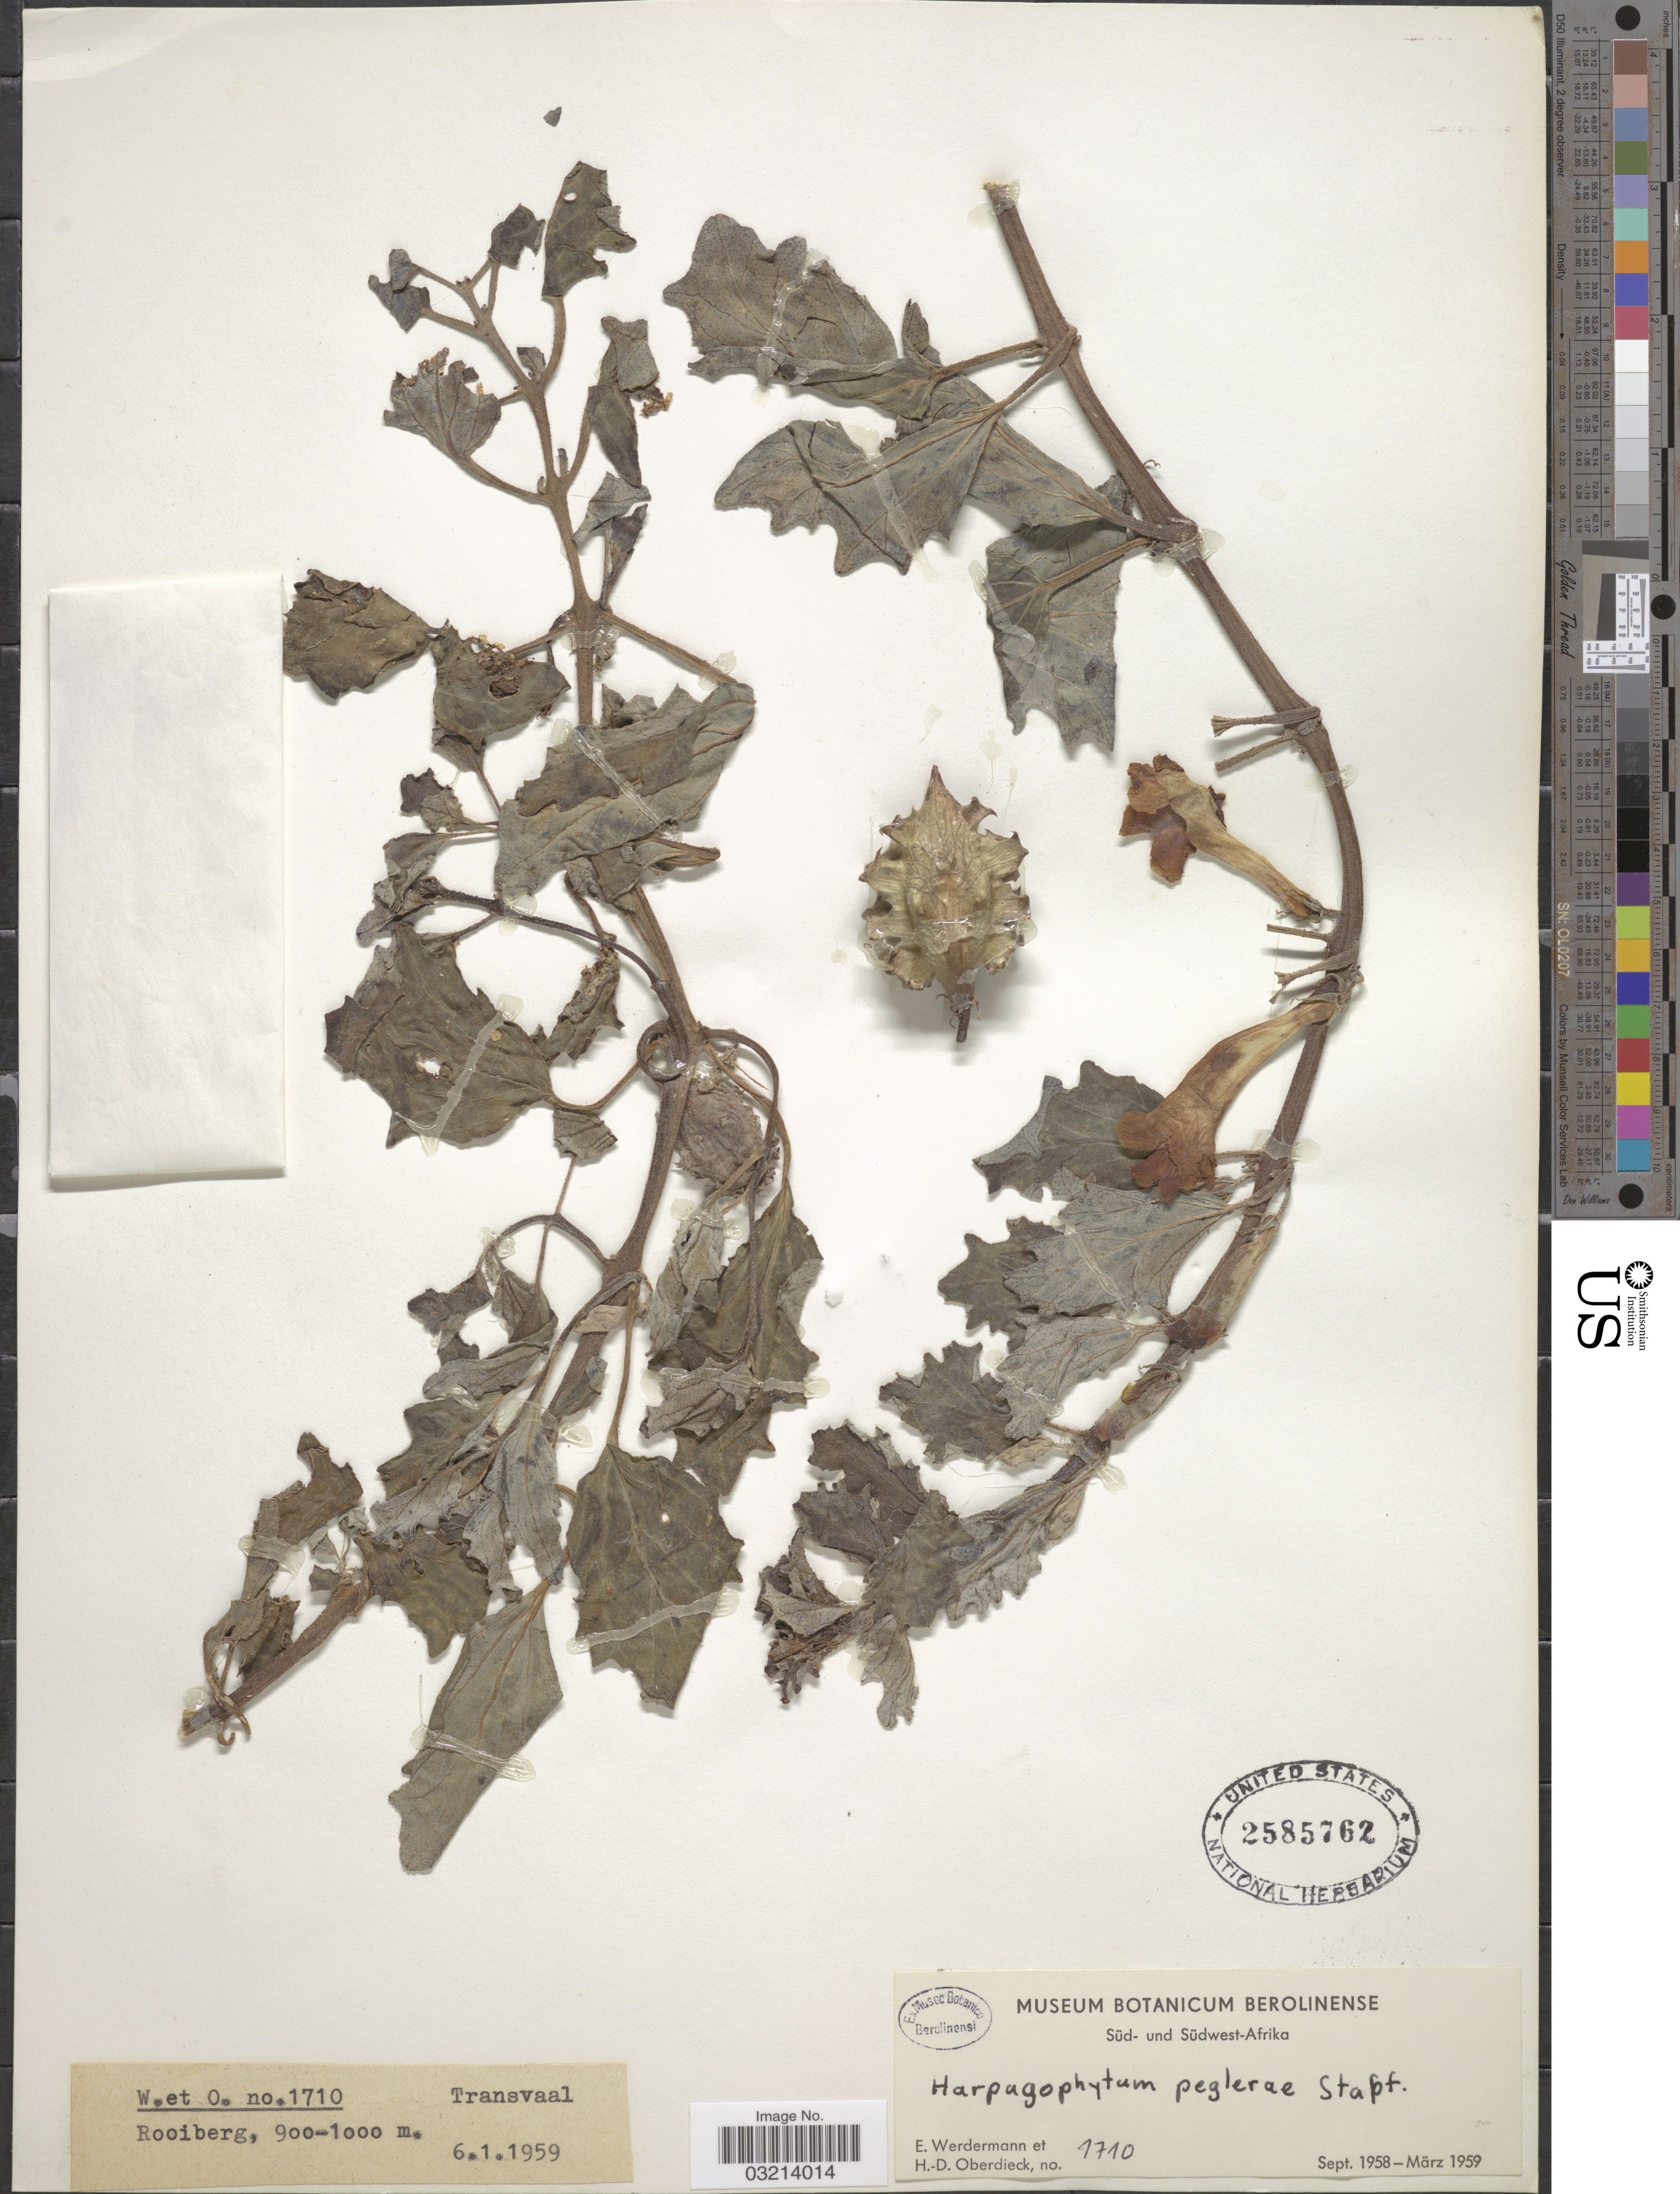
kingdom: Plantae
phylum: Tracheophyta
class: Magnoliopsida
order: Lamiales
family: Pedaliaceae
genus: Harpagophytum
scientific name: Harpagophytum peglerae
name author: Stapf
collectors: E. Werdermann & H. Oberdieck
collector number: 1710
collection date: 1959-01-06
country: South Africa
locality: Süd-Afrika. Transvaal. Rooiberg.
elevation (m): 900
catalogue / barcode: US 2585762